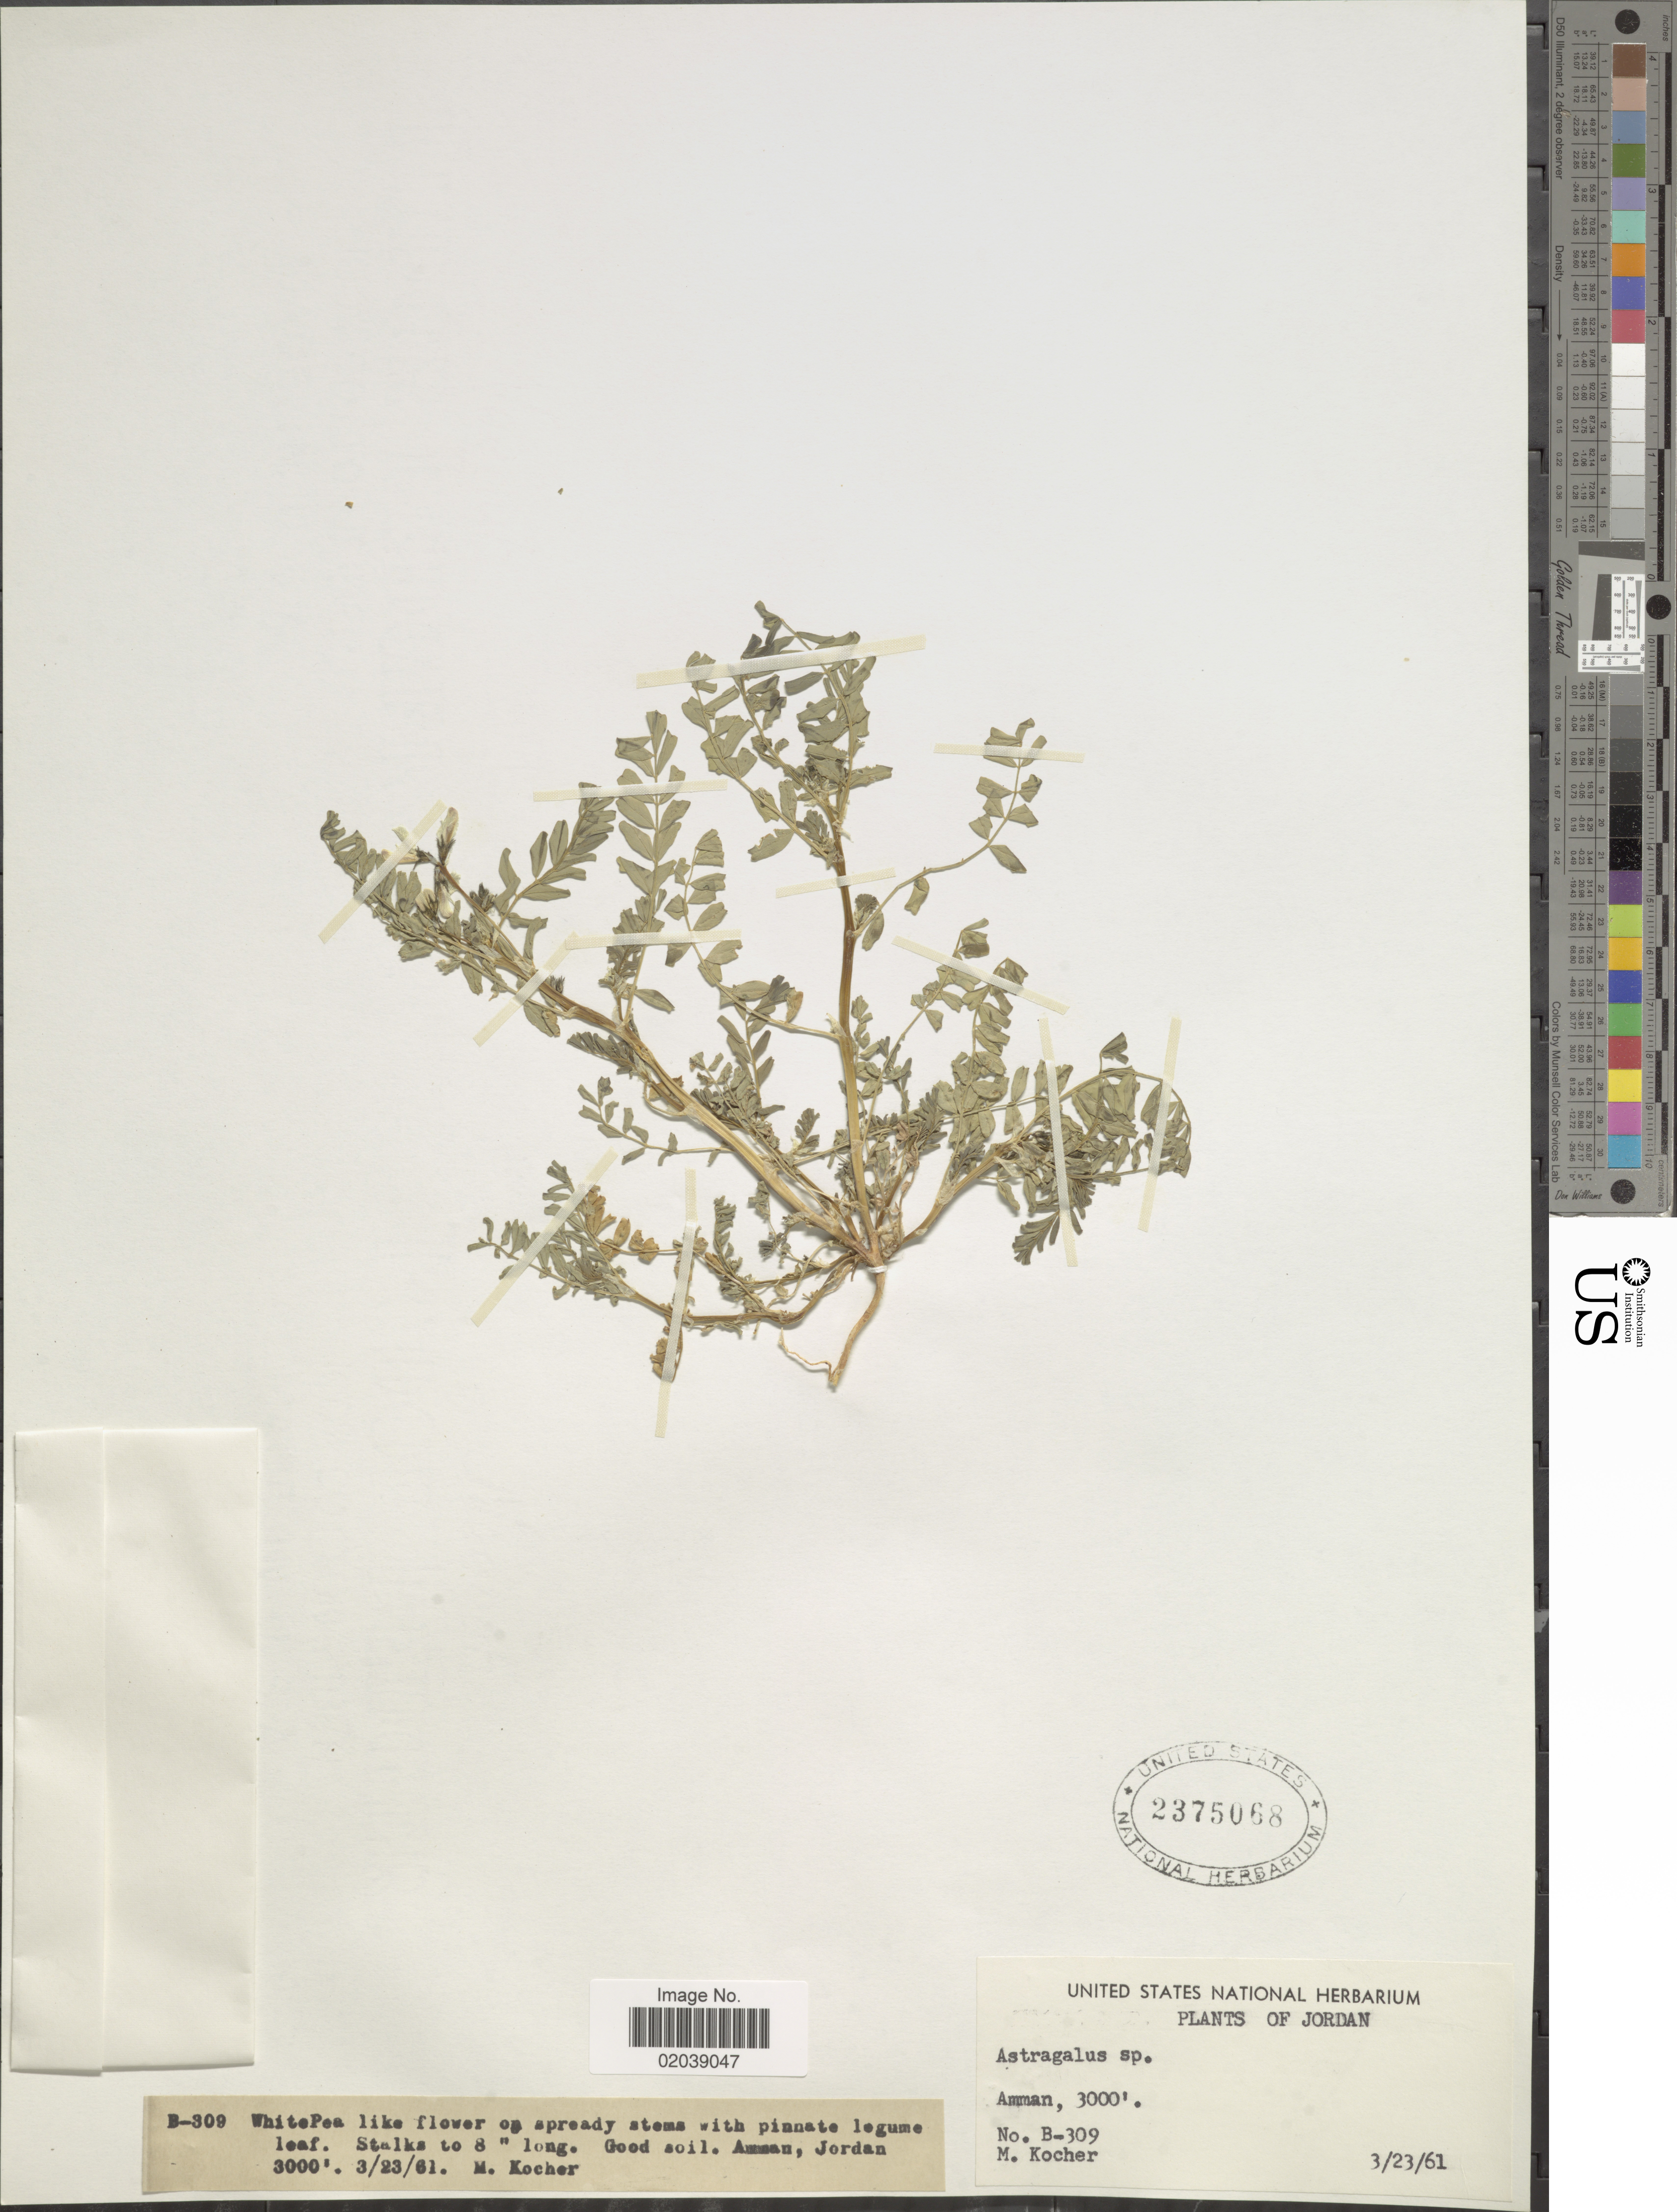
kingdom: Plantae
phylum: Tracheophyta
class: Magnoliopsida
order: Fabales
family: Fabaceae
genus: Astragalus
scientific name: Astragalus sp.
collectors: M. Kocher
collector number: B-309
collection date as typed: Transcribed d/m/y: 23/3/61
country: Jordan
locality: Amman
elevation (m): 914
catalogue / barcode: US 2375068